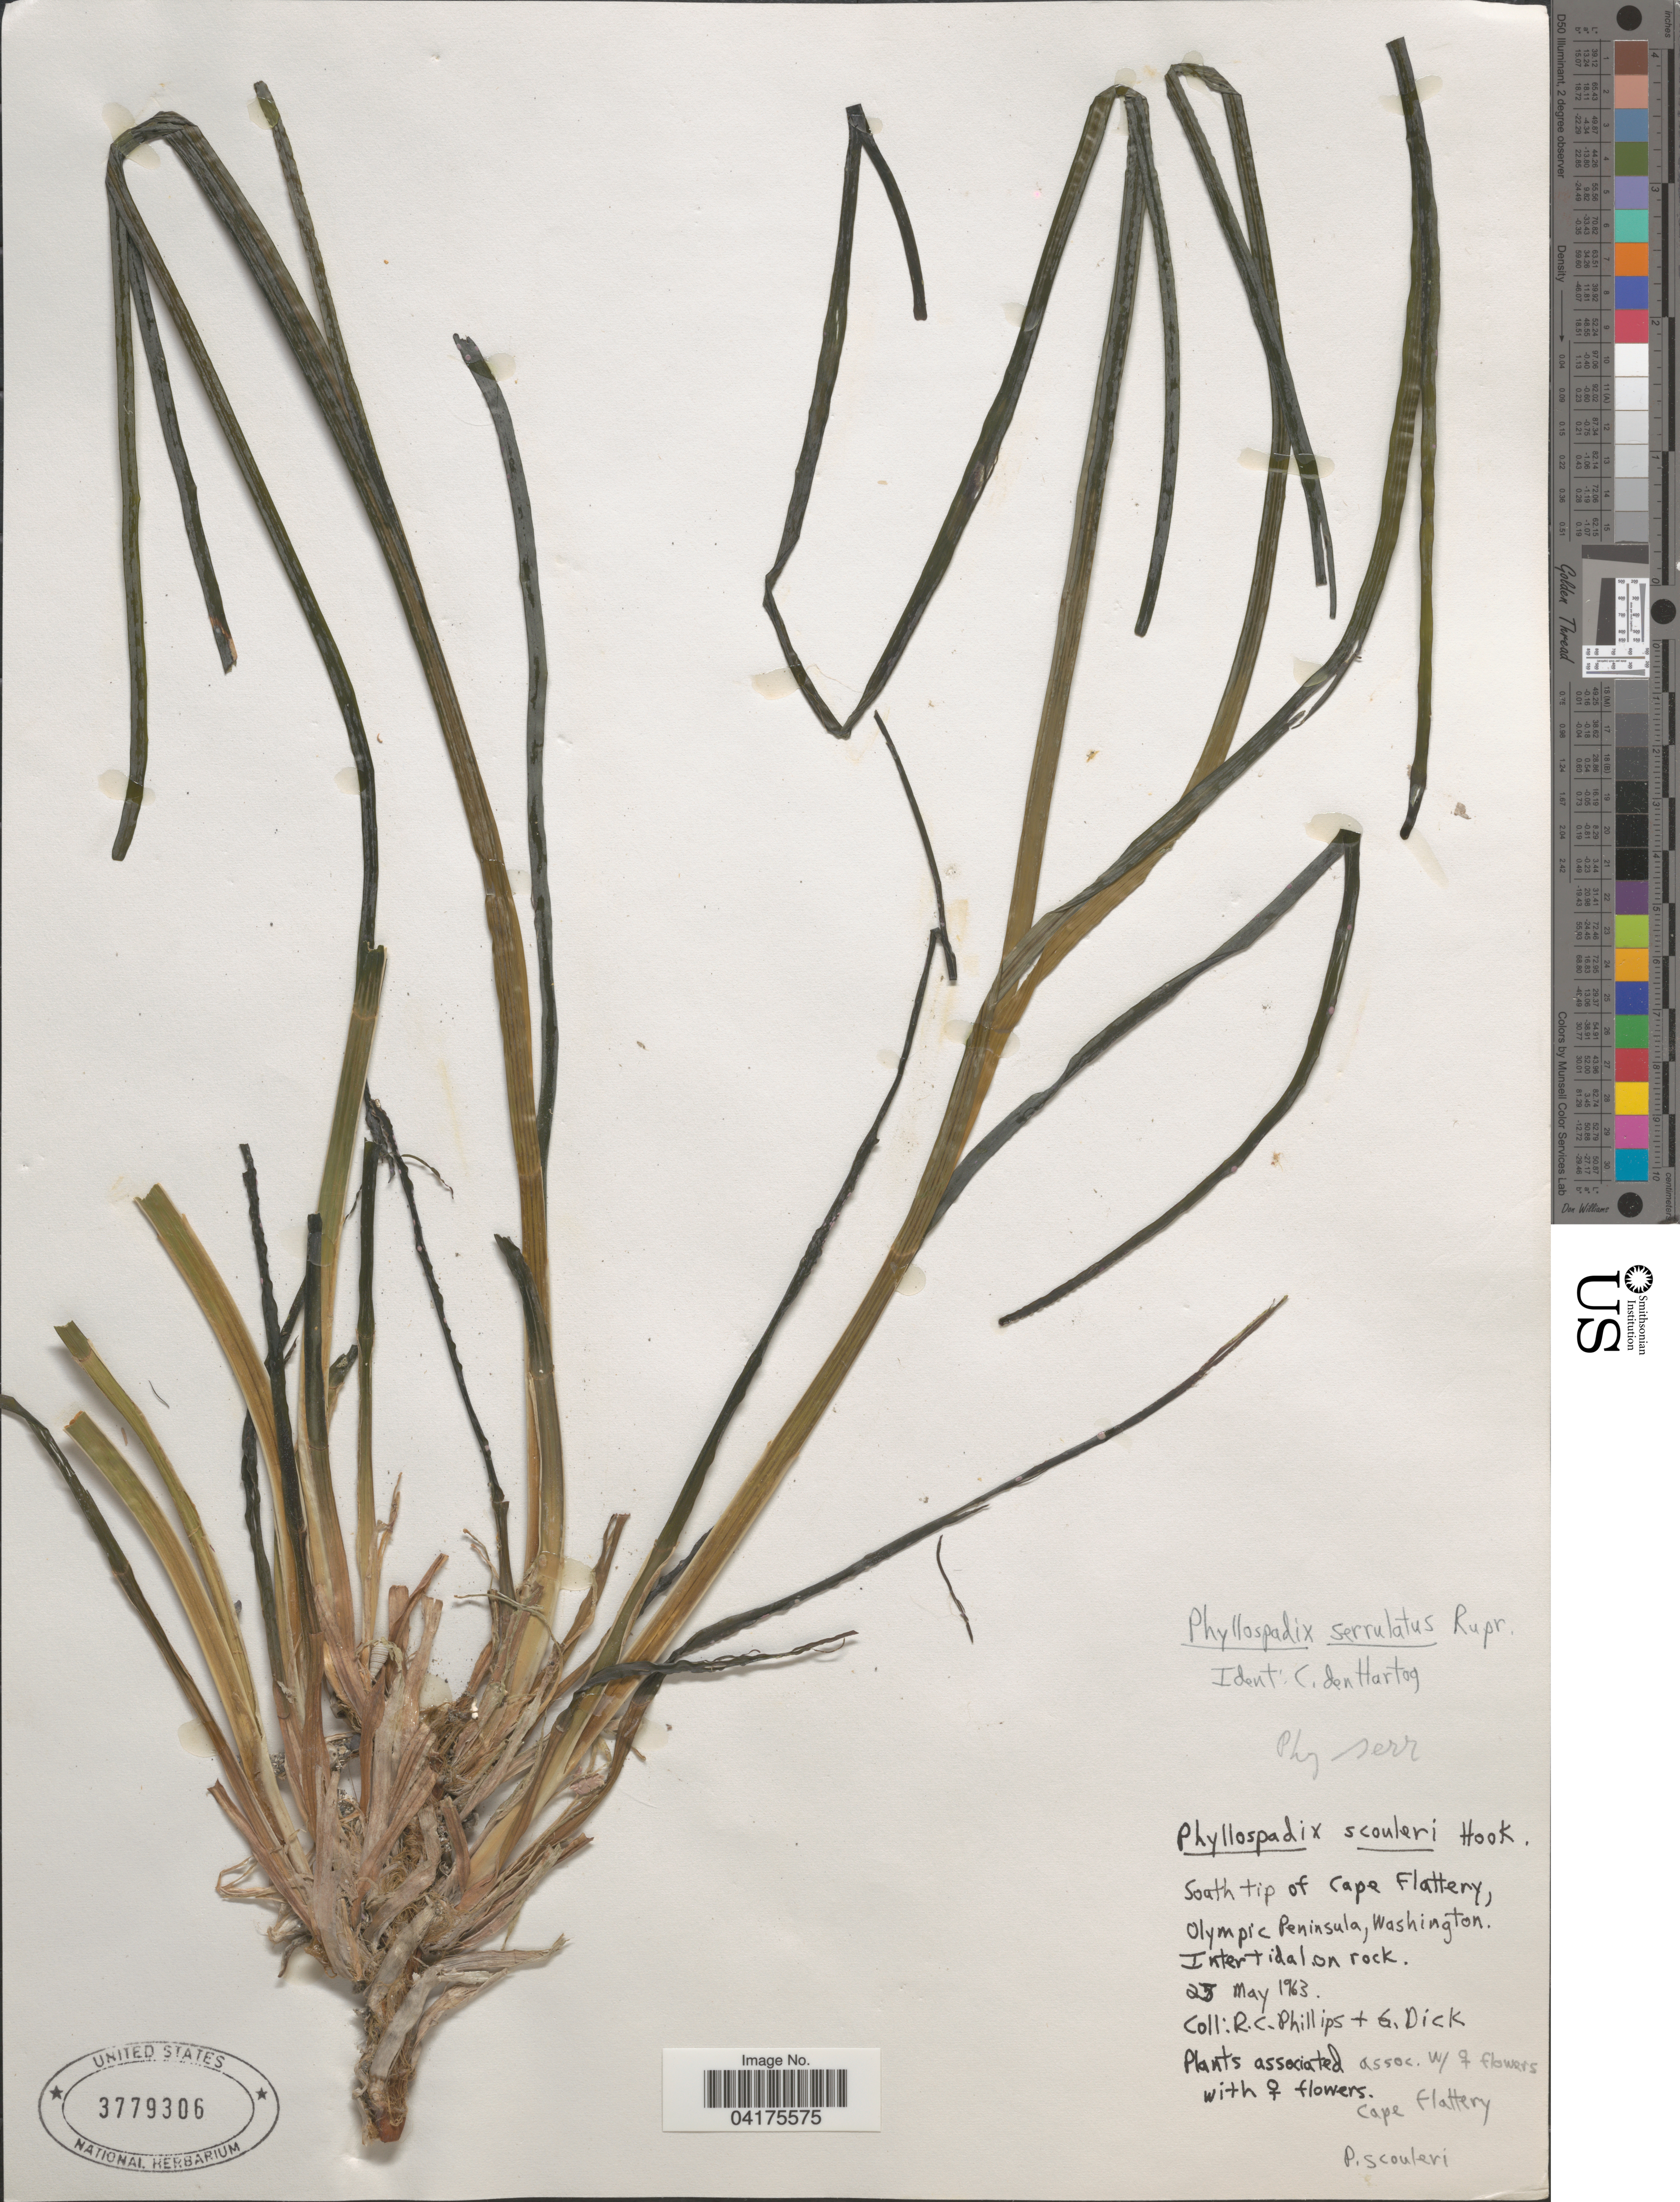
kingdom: Plantae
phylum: Tracheophyta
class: Liliopsida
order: Alismatales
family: Zosteraceae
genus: Phyllospadix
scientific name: Phyllospadix serrulatus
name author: Rupr.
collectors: R. C. Phillips & G. Dick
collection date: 1963-05-25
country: United States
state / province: Washington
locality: South tip of Cape Flattery, Olympic Peninsula.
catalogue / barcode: US 3779306